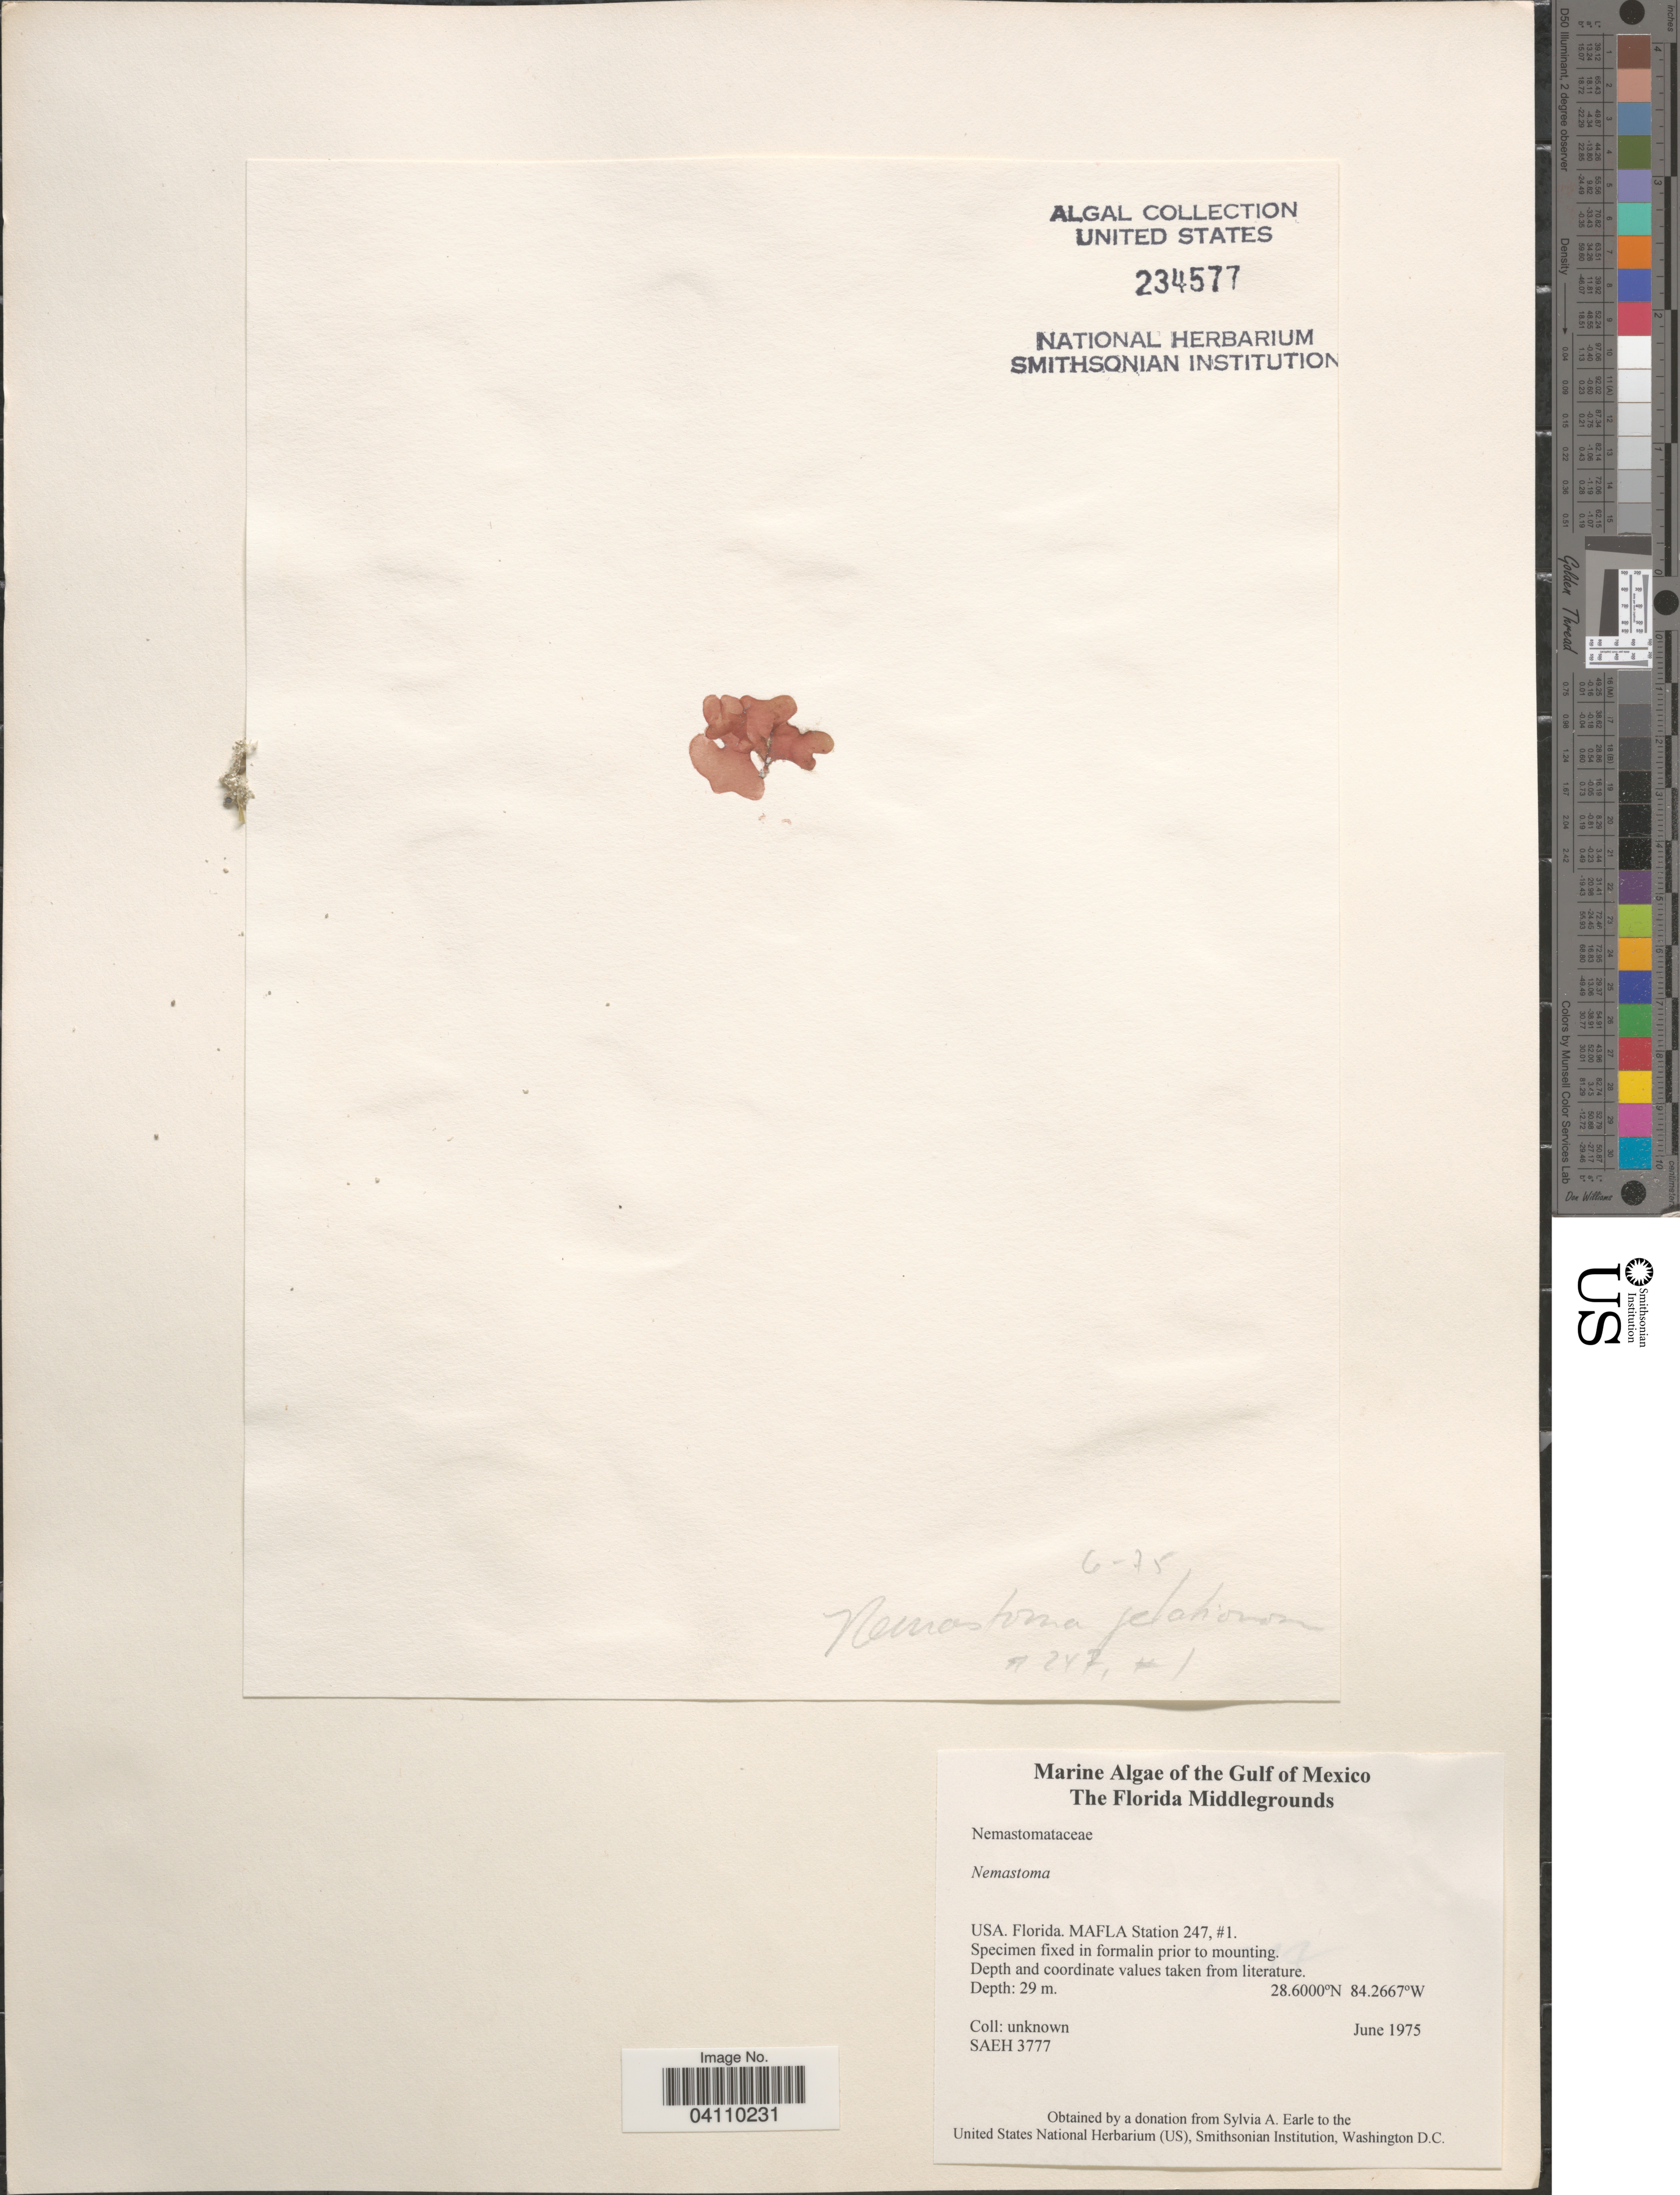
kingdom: Plantae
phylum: Rhodophyta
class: Florideophyceae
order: Nemastomatales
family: Nemastomataceae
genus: Nemastoma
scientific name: Nemastoma sp.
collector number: SAEH3777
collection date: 1975-06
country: United States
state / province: Florida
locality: The Gulf of Mexico. The Florida Middlegrounds. MAFLA Station 247, #1.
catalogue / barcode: US 234577